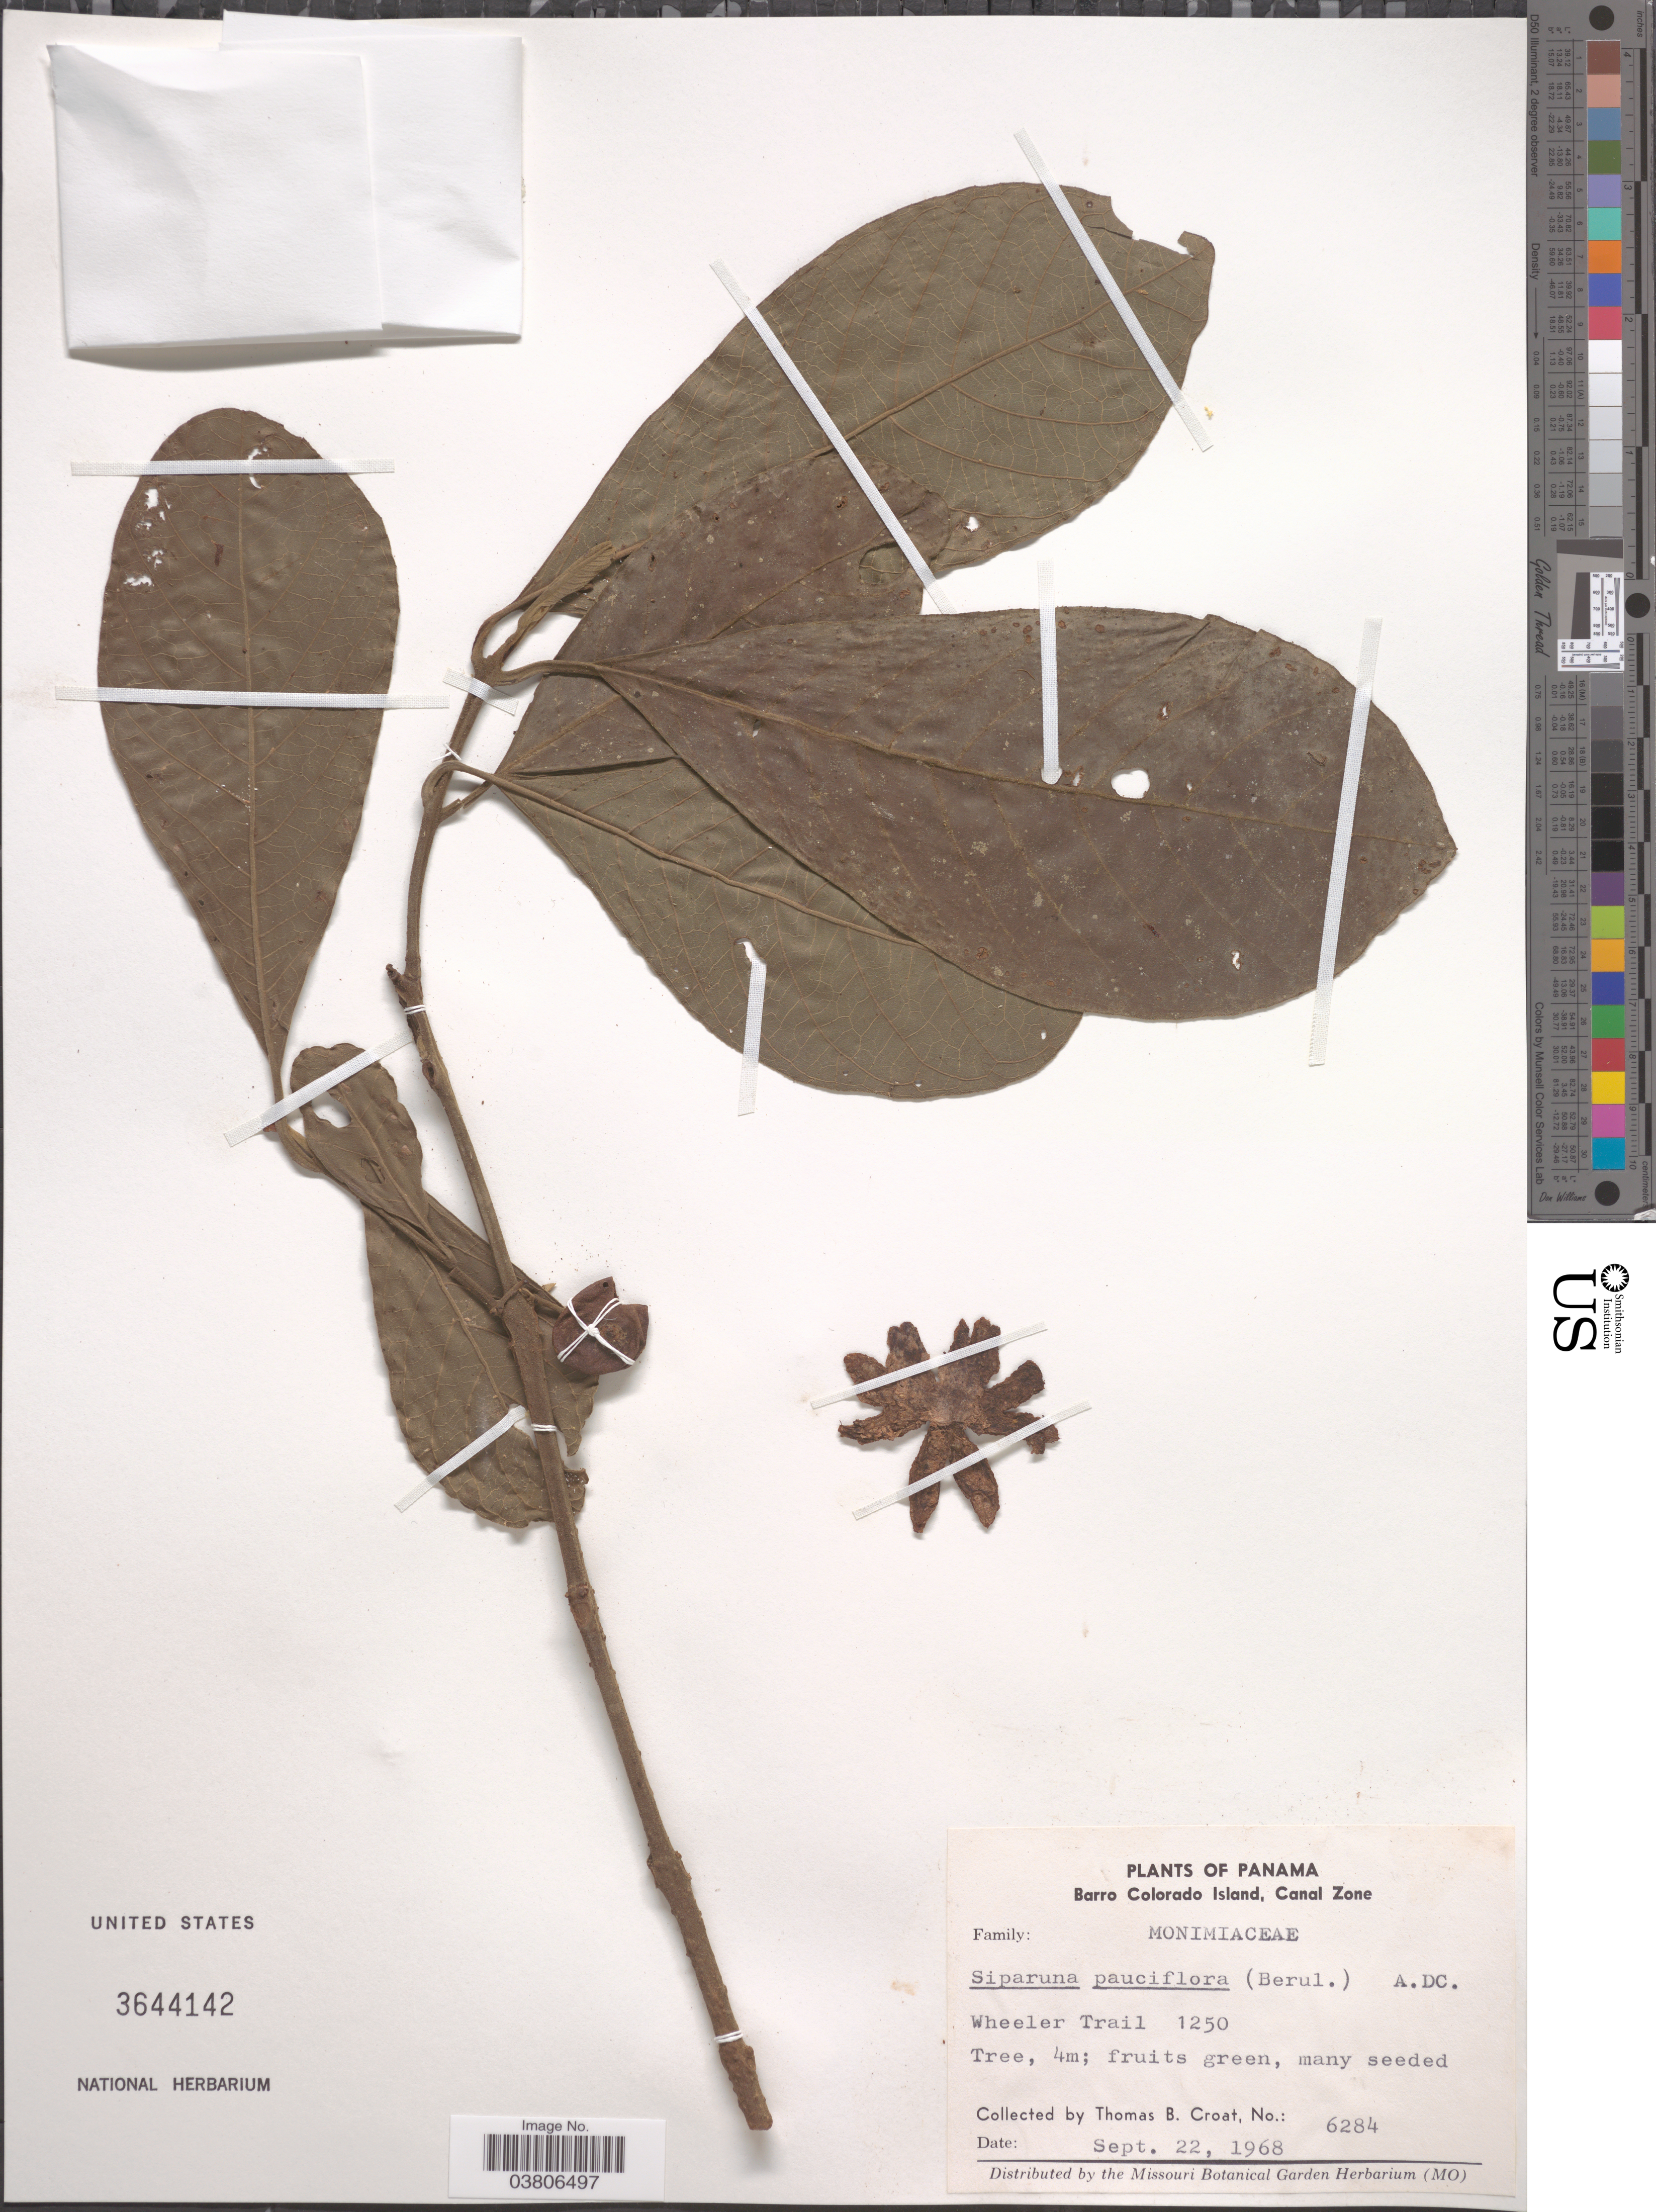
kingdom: Plantae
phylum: Tracheophyta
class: Magnoliopsida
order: Laurales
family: Siparunaceae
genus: Siparuna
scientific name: Siparuna pauciflora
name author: (Beurling) A. DC.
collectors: T. B. Croat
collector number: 6284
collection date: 1968-09-22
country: Panama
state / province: Panamá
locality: Barro Colorado Island, Canal Zone. Wheeler Trail.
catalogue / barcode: US 3644142